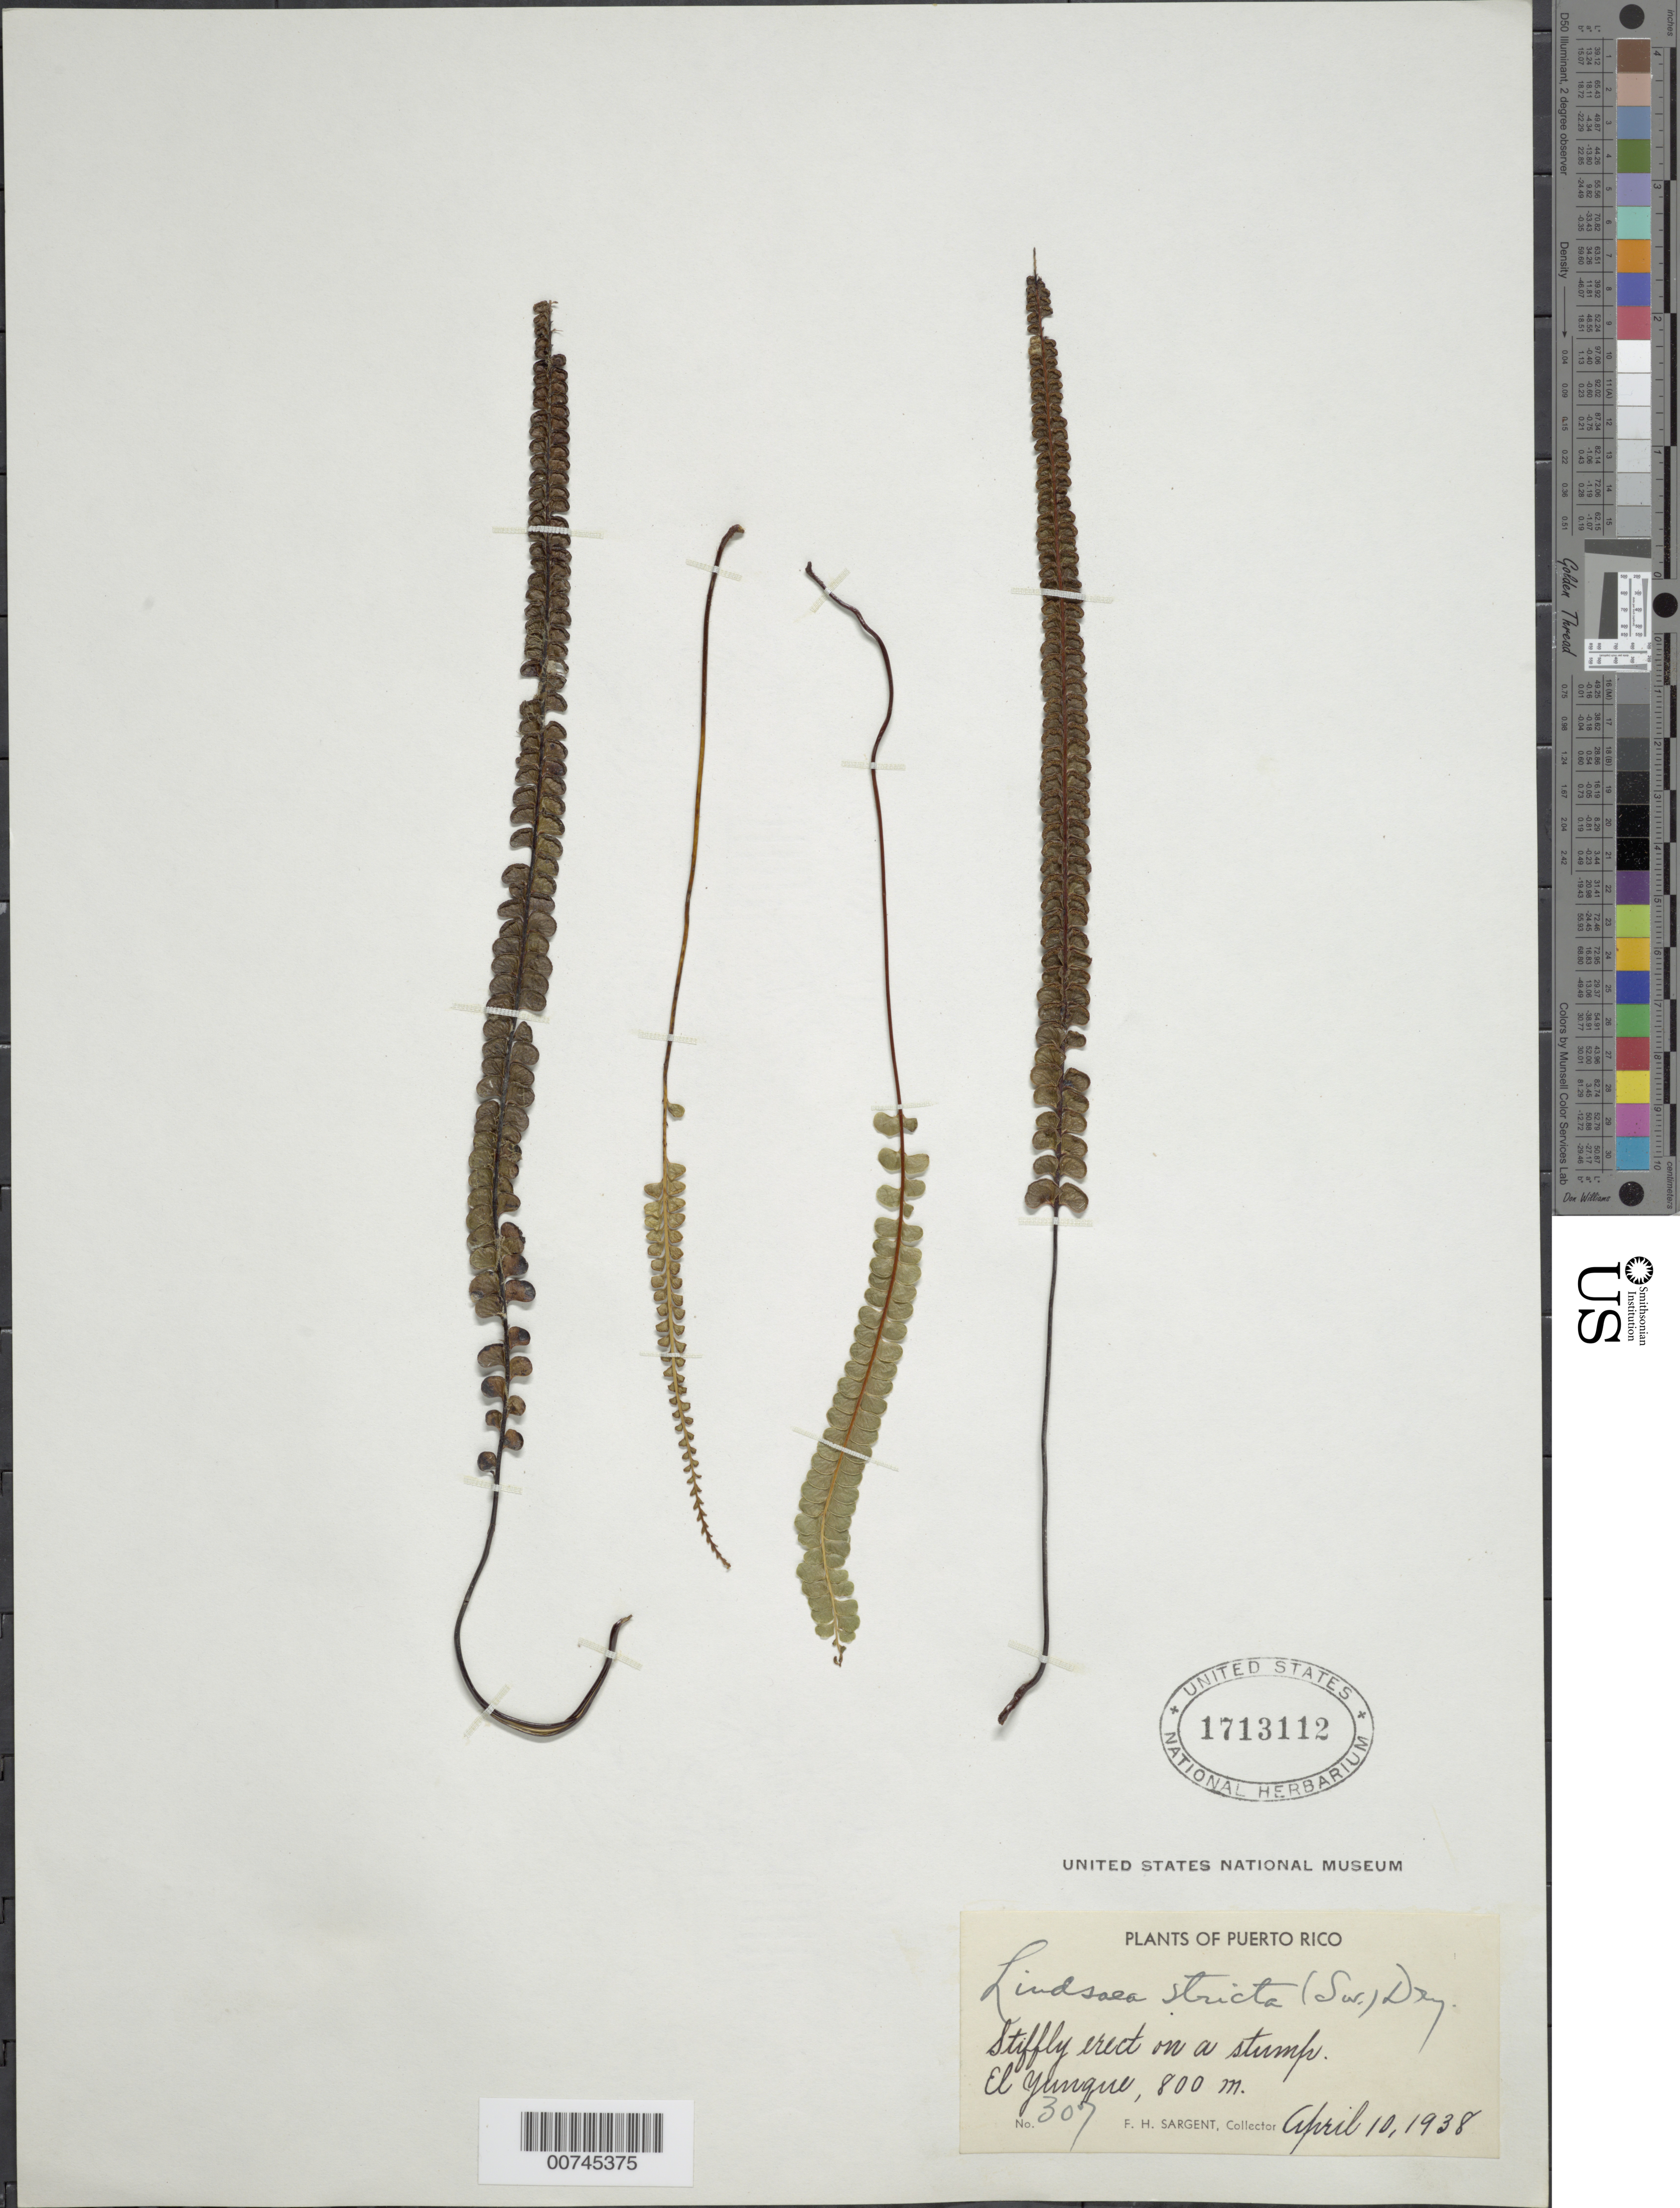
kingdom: Plantae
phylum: Tracheophyta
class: Polypodiopsida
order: Polypodiales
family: Lindsaeaceae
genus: Lindsaea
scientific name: Lindsaea stricta var. stricta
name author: (Sw.) Dryand.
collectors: F. H. Sargent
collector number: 307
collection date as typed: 10 Apr 1938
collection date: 1938-04-10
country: Puerto Rico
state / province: Río Grande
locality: El Yunque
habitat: Stiffly erect on a stump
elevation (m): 800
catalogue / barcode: US 1713112